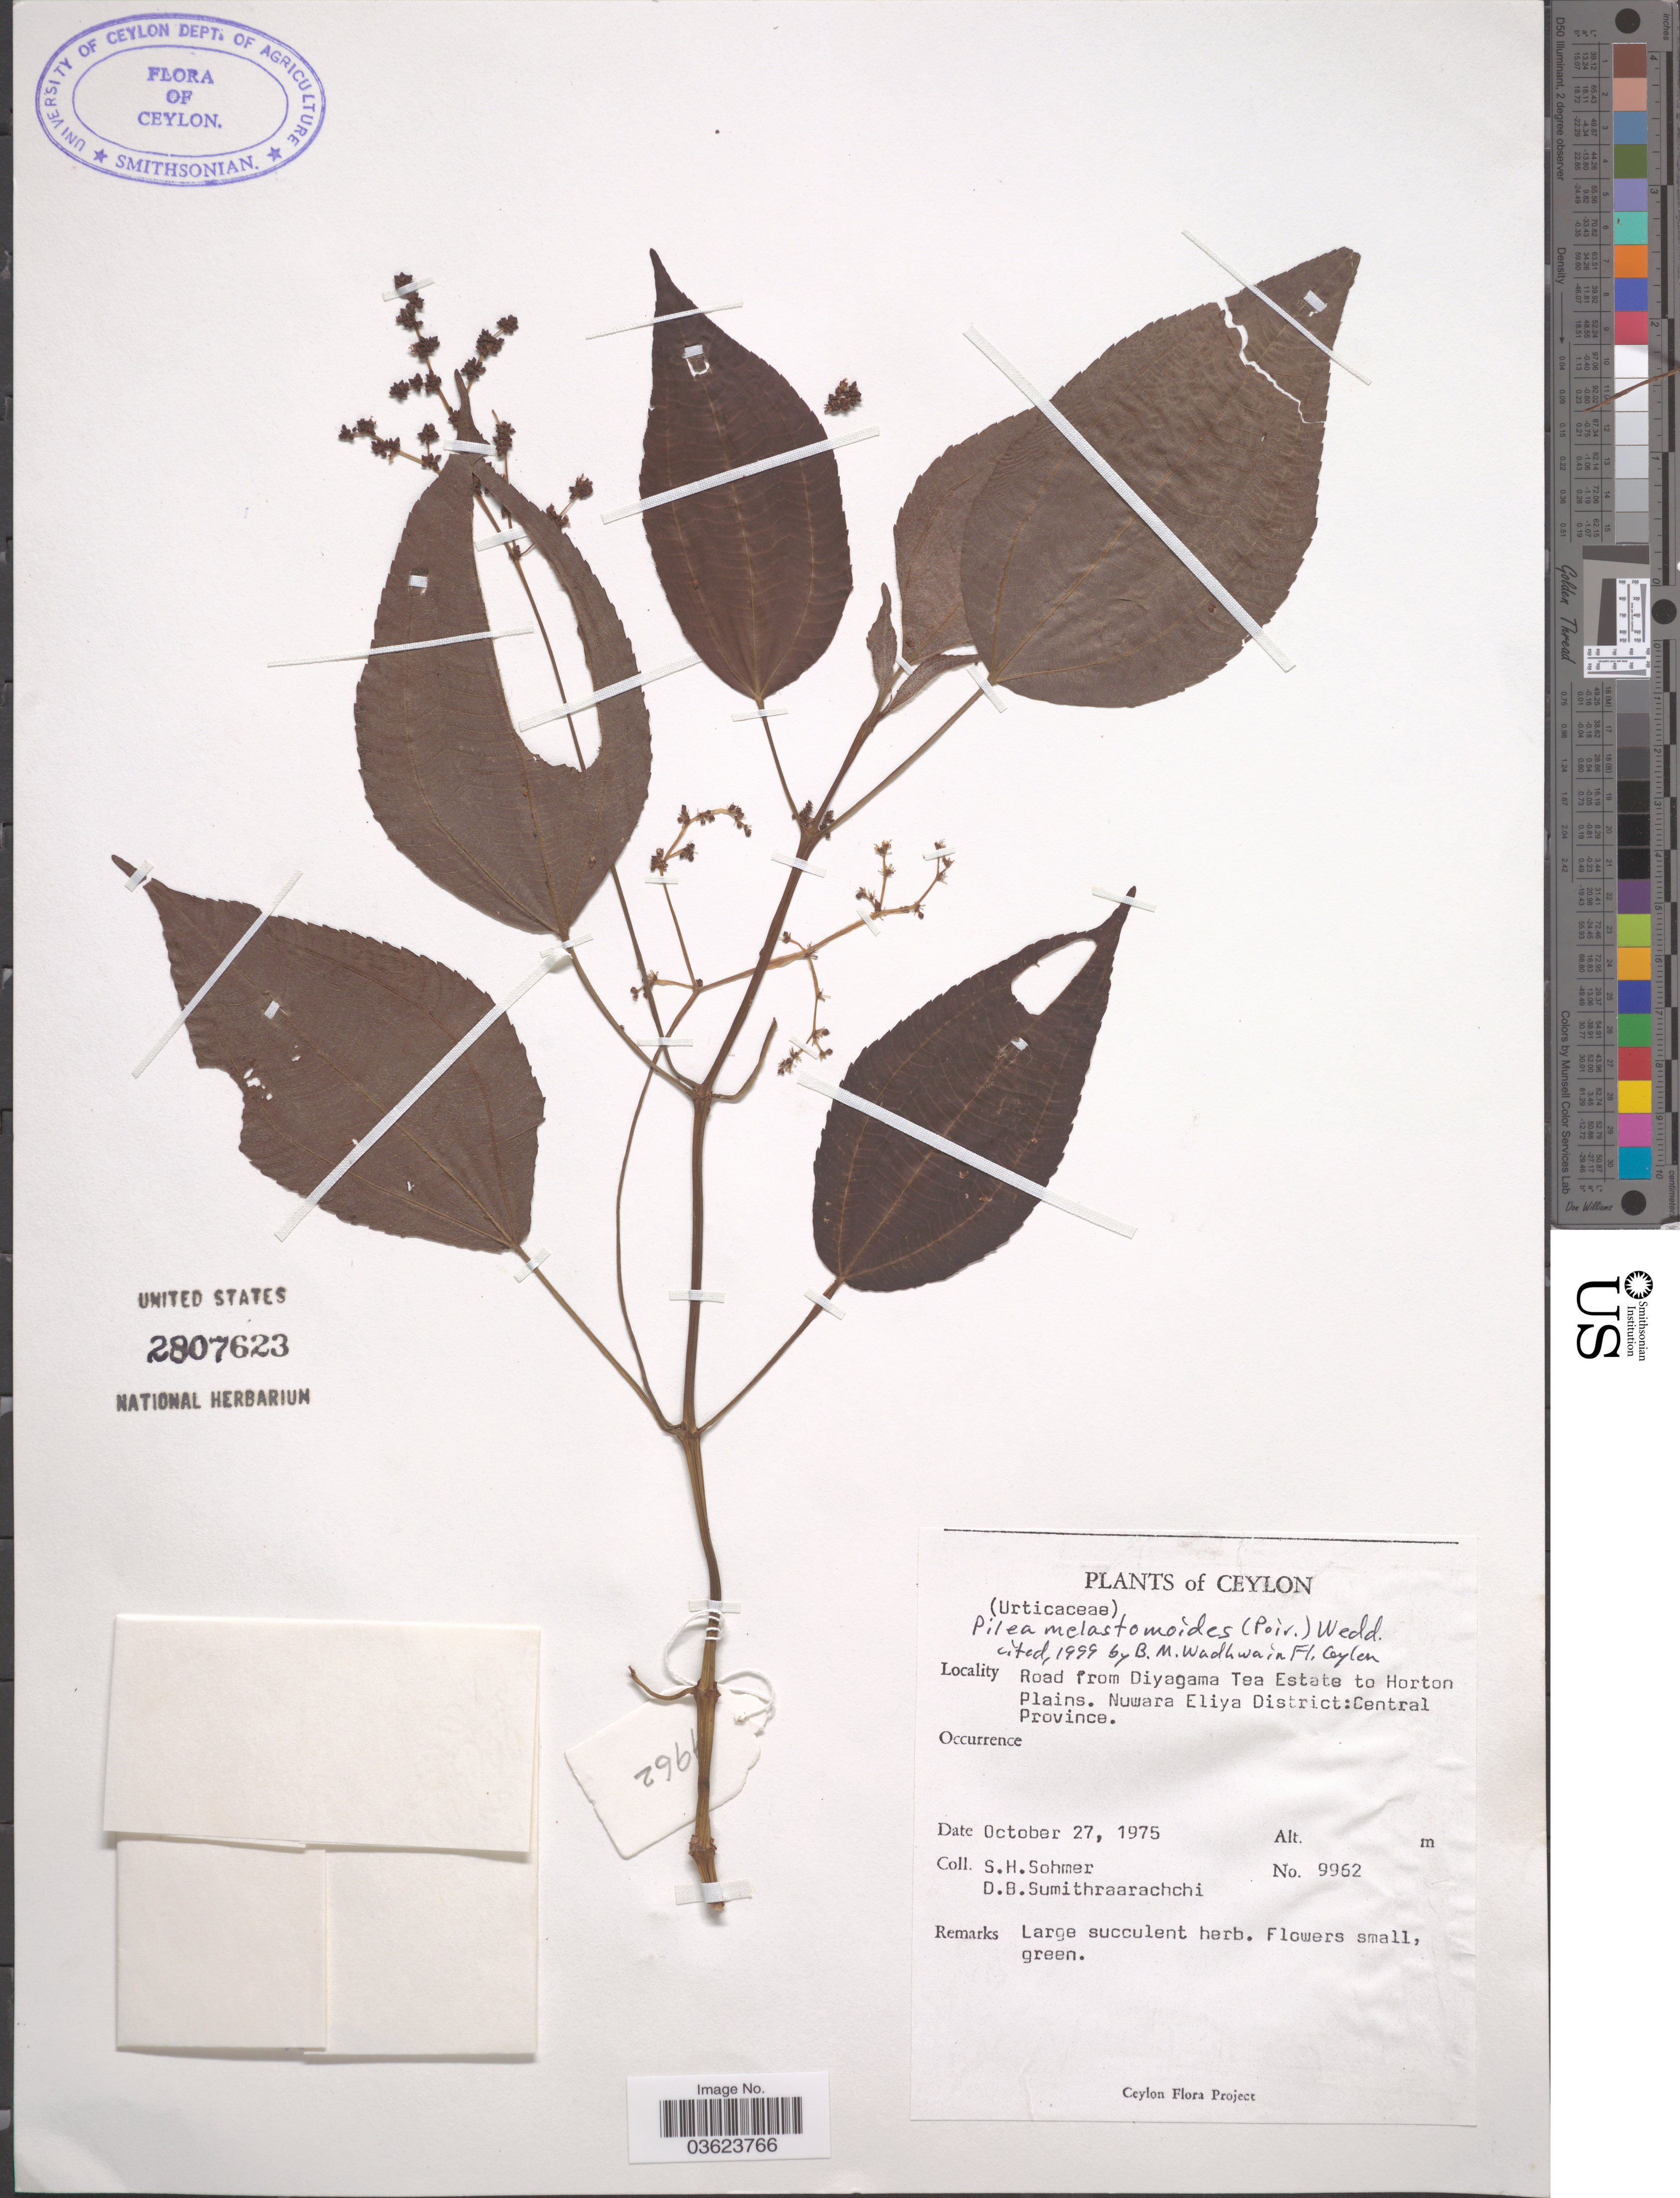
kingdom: Plantae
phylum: Tracheophyta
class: Magnoliopsida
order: Rosales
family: Urticaceae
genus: Pilea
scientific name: Pilea melastomoides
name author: (Spreng.) Urb.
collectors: S. H. Sohmer & D. B. Sumithraarachchi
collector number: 9962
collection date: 1975-10-27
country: Sri Lanka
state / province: Central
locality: Ceylon. Road from Diyagama Tea Estate to Horton Plains. Nuwara Eliya District.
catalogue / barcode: US 2807623